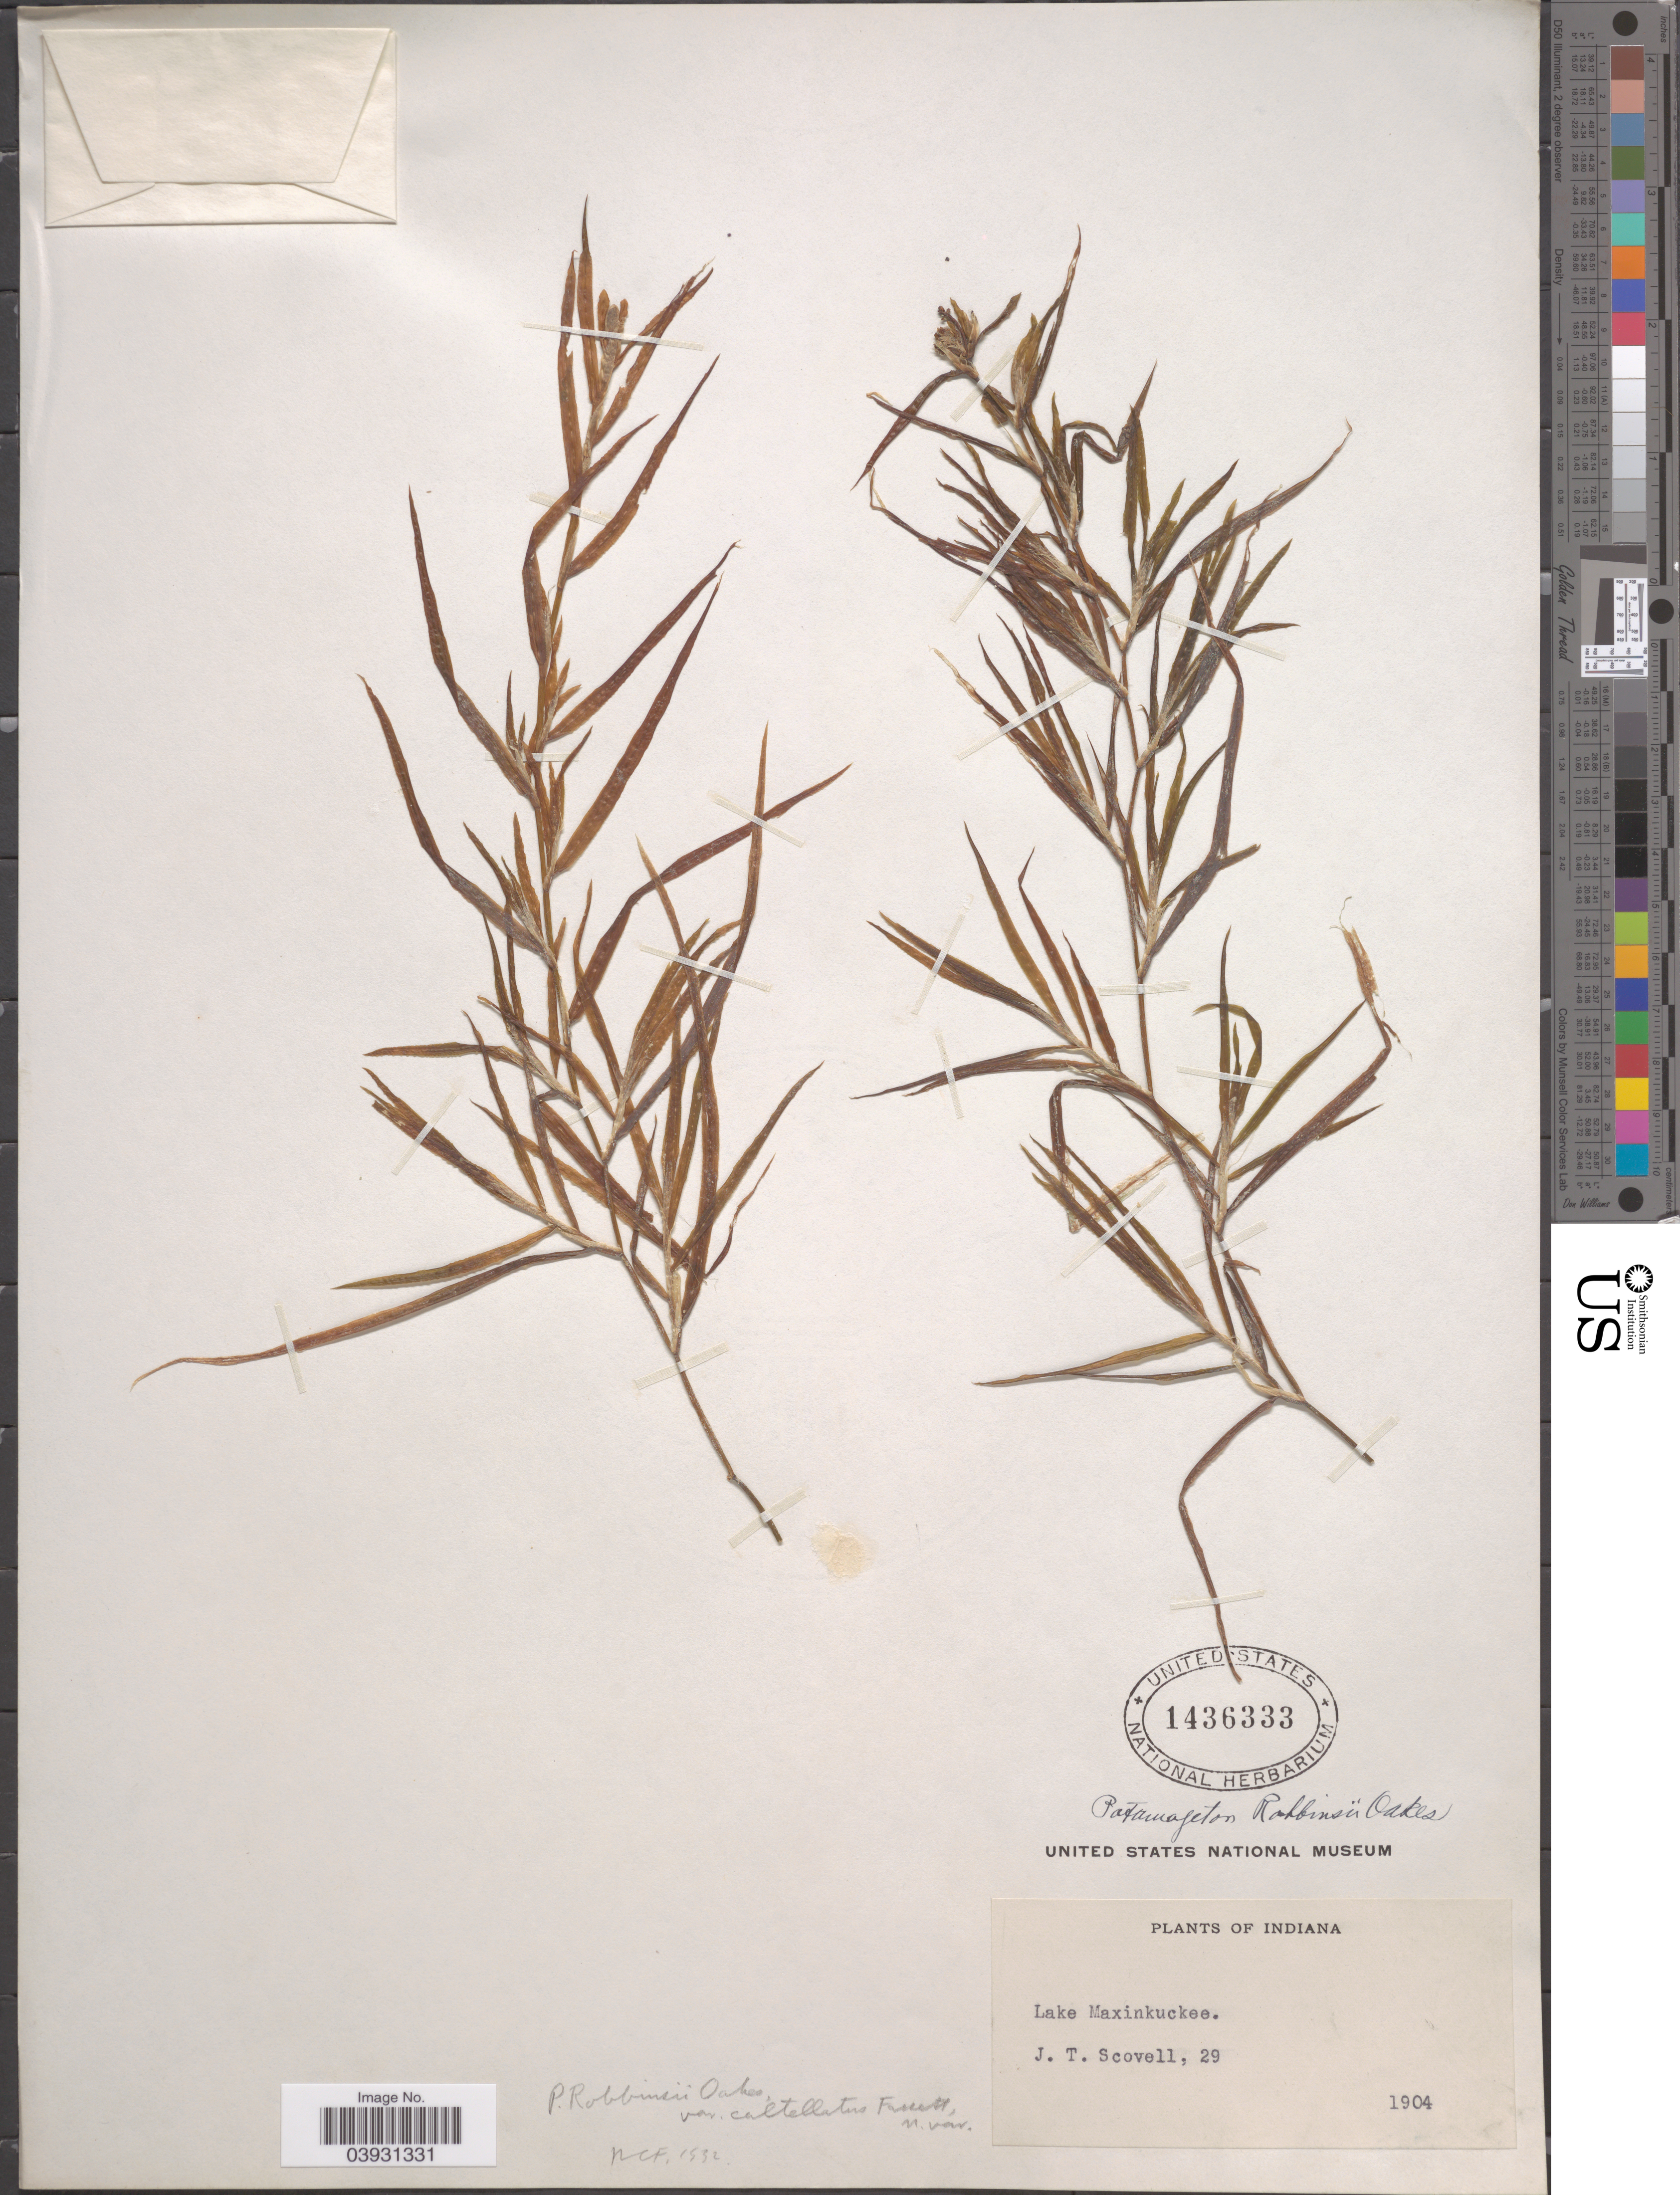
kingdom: Plantae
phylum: Tracheophyta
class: Liliopsida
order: Alismatales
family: Potamogetonaceae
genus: Potamogeton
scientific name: Potamogeton robbinsii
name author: Oakes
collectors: J. T. Scovell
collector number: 29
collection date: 1904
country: United States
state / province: Indiana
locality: Lake Maxinkuckee.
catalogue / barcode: US 1436333